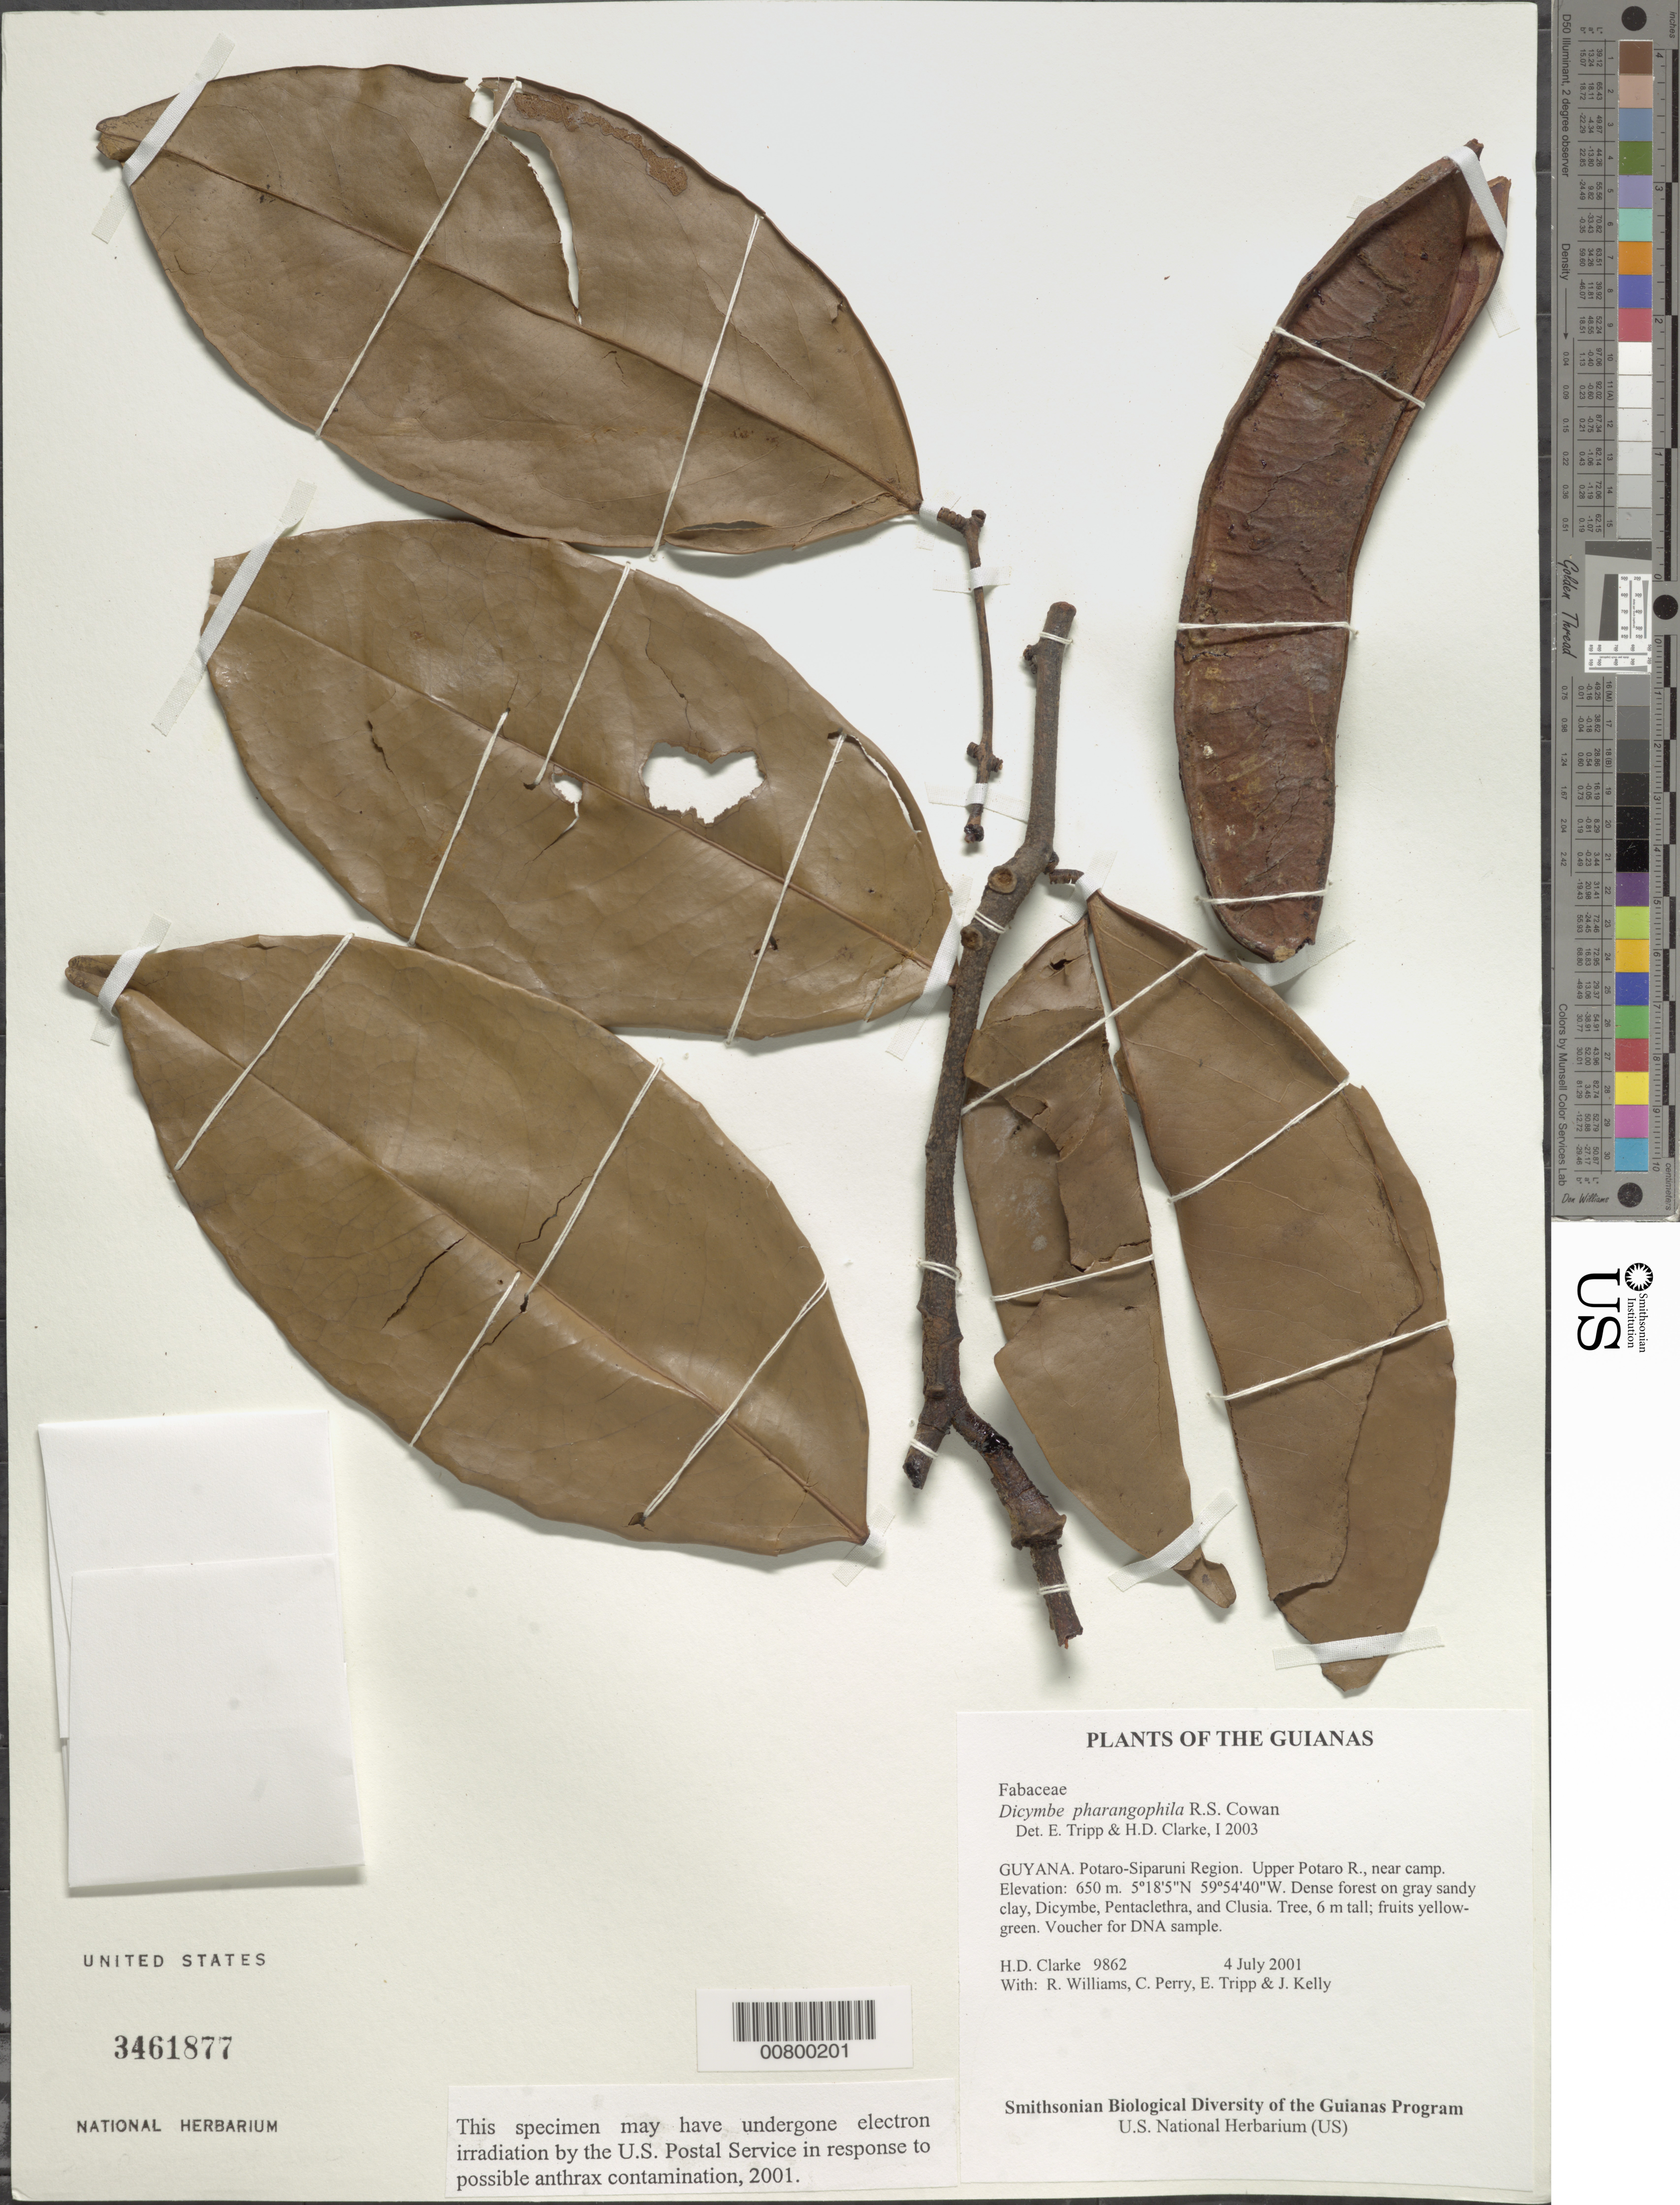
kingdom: Plantae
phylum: Tracheophyta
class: Magnoliopsida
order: Fabales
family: Fabaceae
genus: Dicymbe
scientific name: Dicymbe sp.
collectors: H. D. Clarke, R. Williams, C. Perry, E. Tripp & J. Kelly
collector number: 9862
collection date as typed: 4 July 2001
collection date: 2001-07-04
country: Guyana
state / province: Potaro-Siparuni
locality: Upper Potaro R., near camp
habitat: Dense forest on gray sandy clay, Dicymbe, Pentaclethra, and Clusia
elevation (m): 650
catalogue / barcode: US 3461877